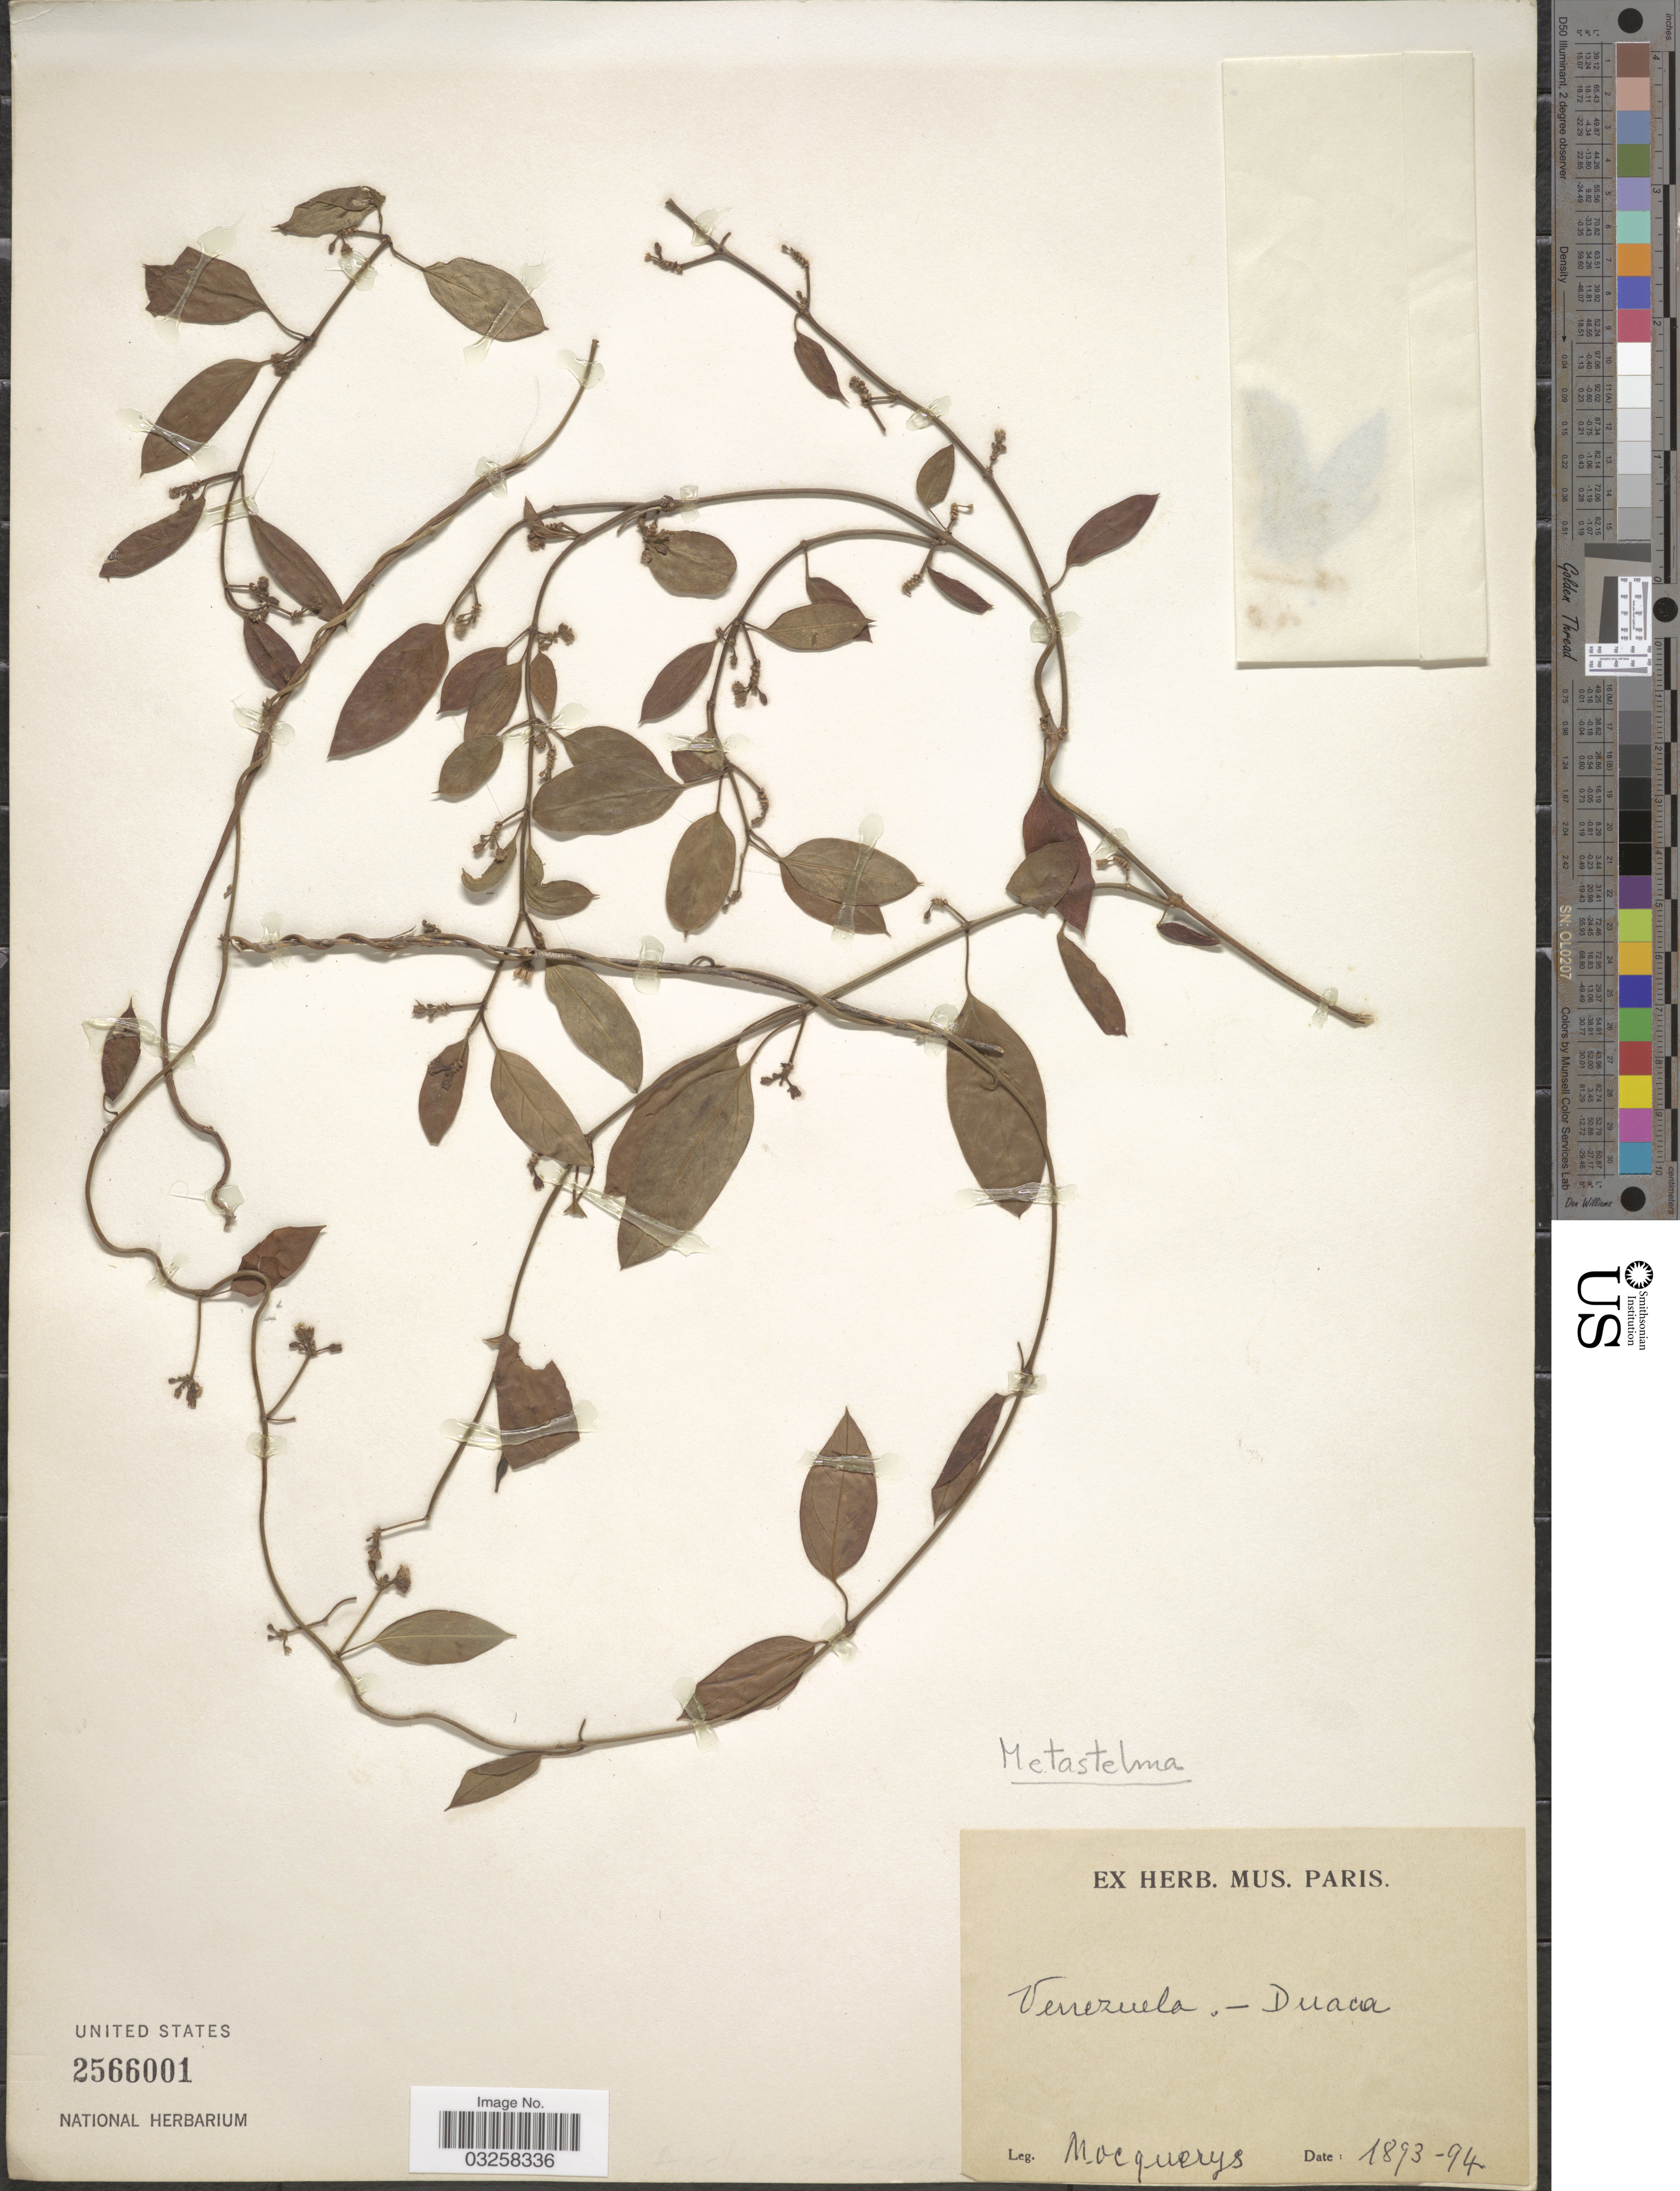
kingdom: Plantae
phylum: Tracheophyta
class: Magnoliopsida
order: Gentianales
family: Apocynaceae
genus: Metastelma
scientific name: Metastelma sp.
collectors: A. Mocquerys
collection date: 1893/1894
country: Venezuela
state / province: Lara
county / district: Crespo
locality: Duaca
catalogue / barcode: US 2566001